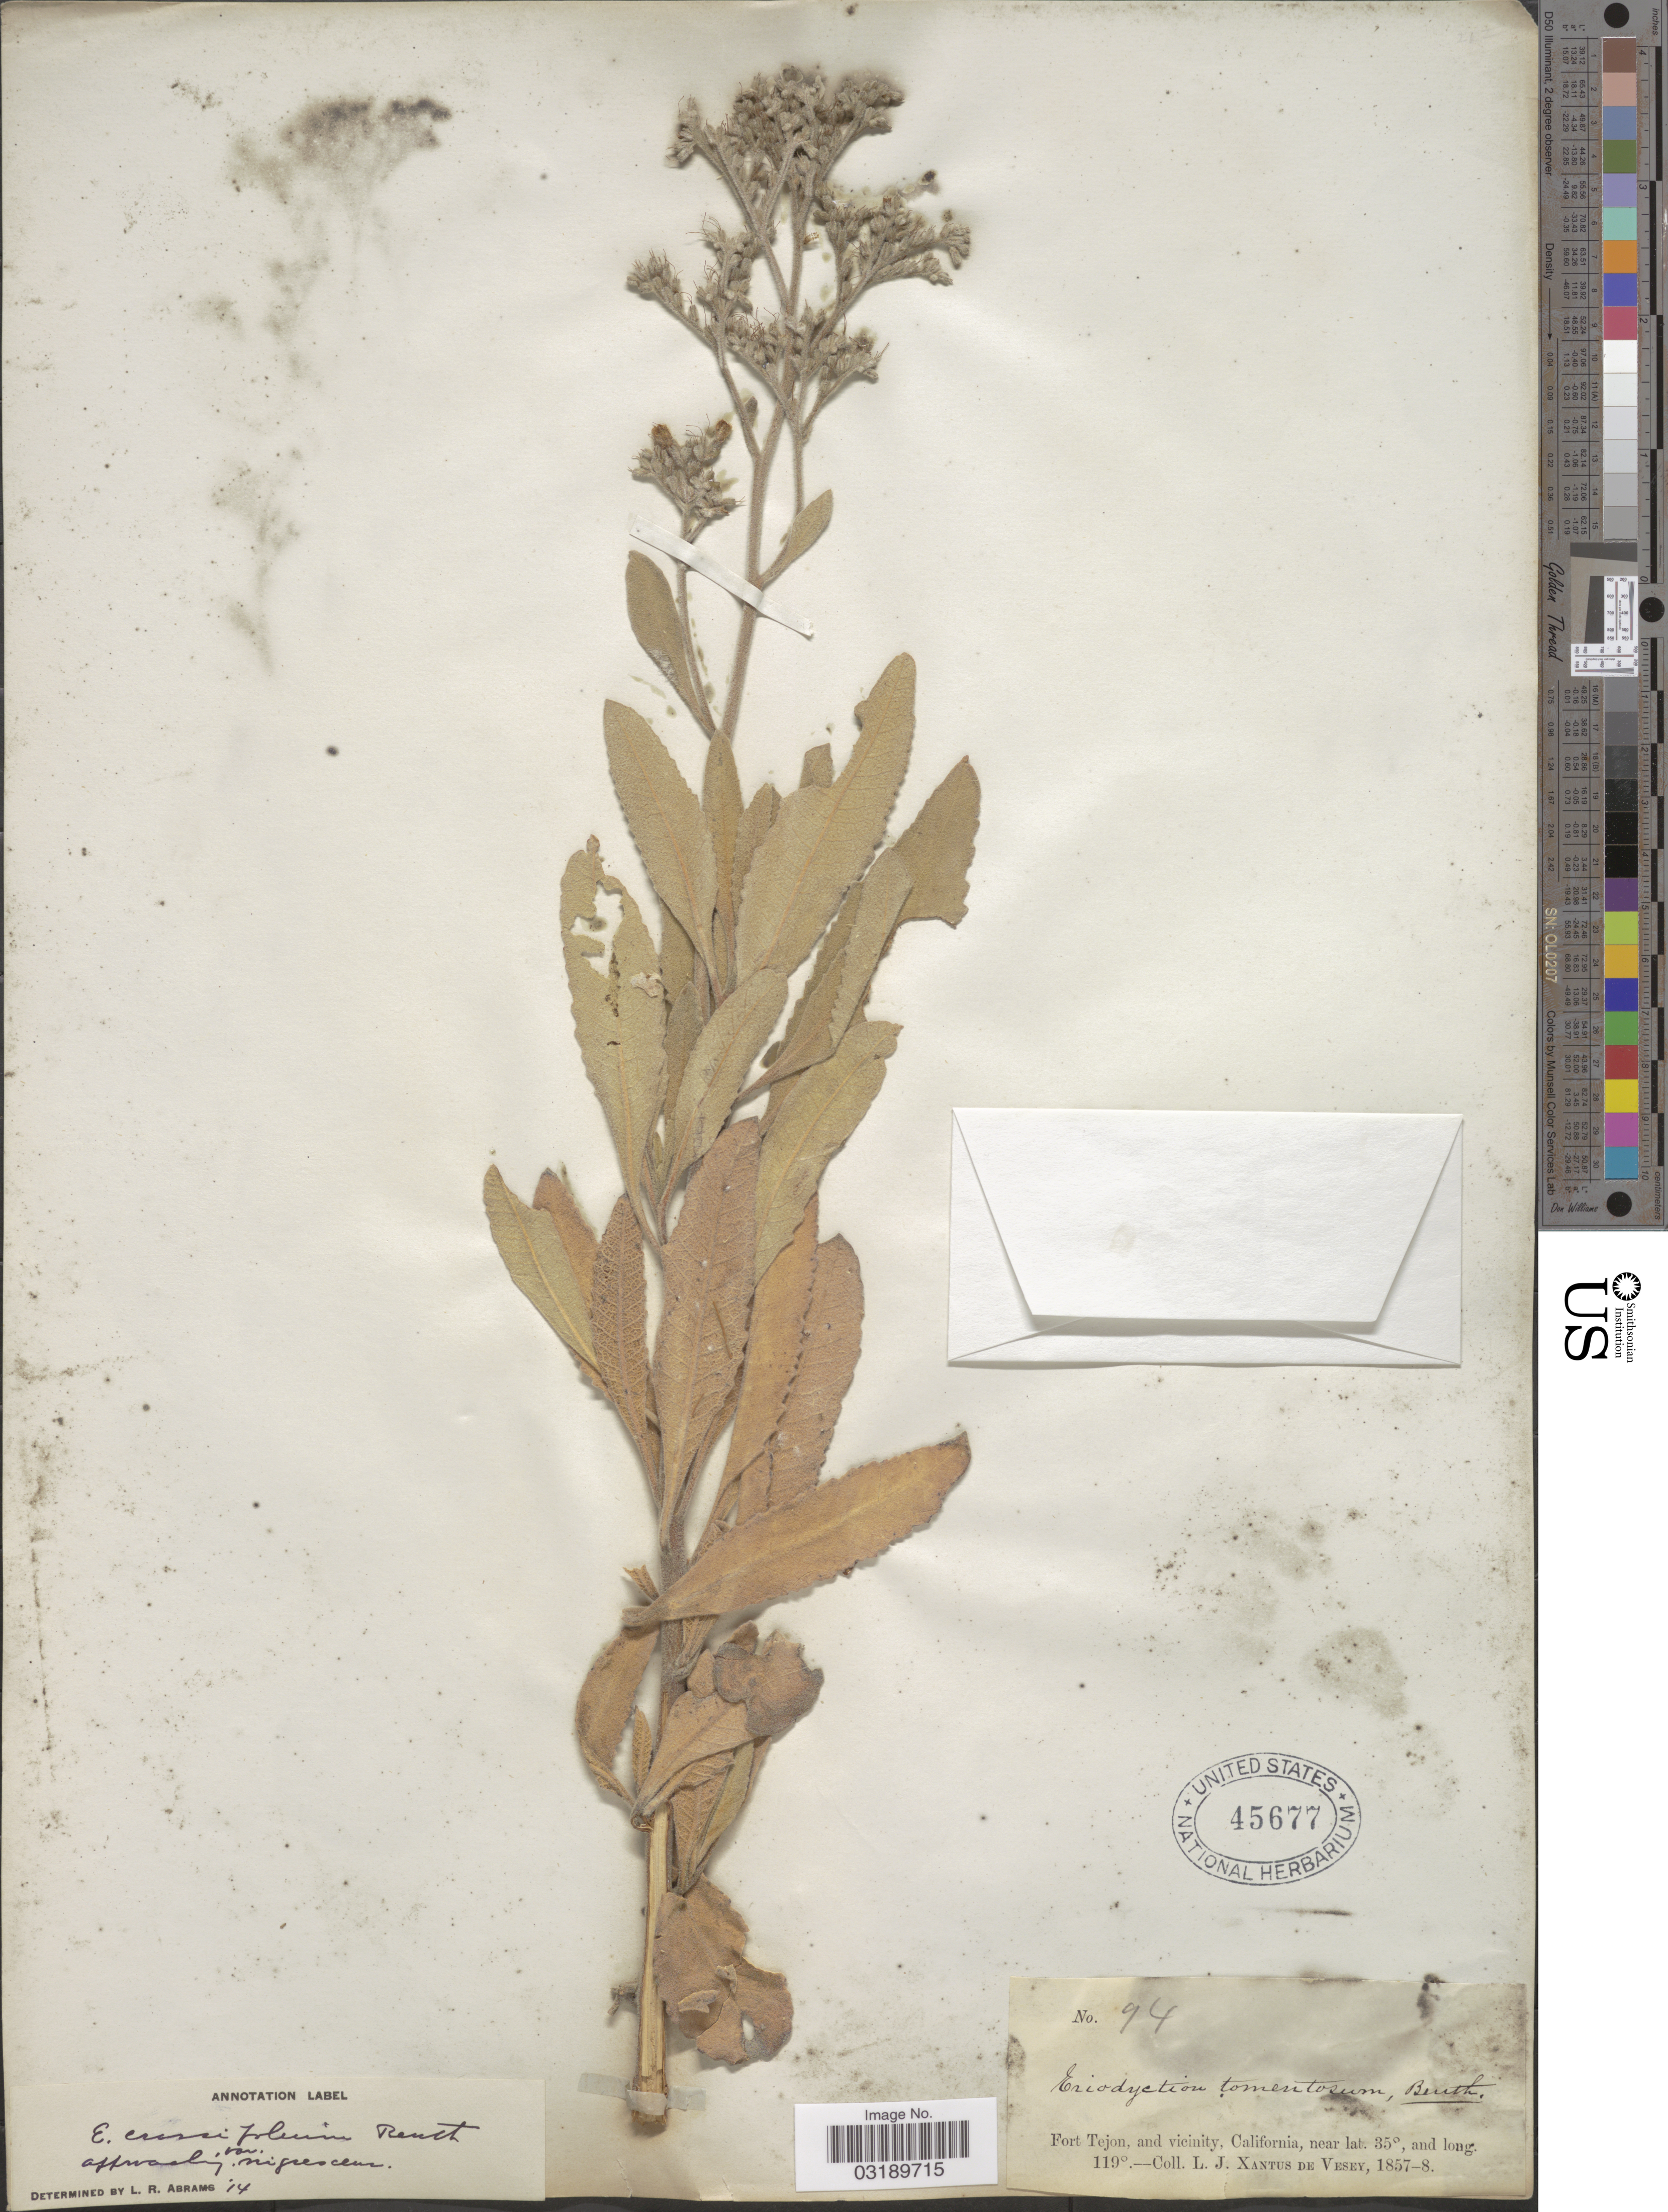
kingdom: Plantae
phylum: Tracheophyta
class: Magnoliopsida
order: Boraginales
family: Namaceae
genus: Eriodictyon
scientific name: Eriodictyon crassifolium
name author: Benth.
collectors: L. Xantus de Vesey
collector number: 94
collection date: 1857/1858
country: United States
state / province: California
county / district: Kern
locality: Fort Tejon, and vicinity.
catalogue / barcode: US 45677